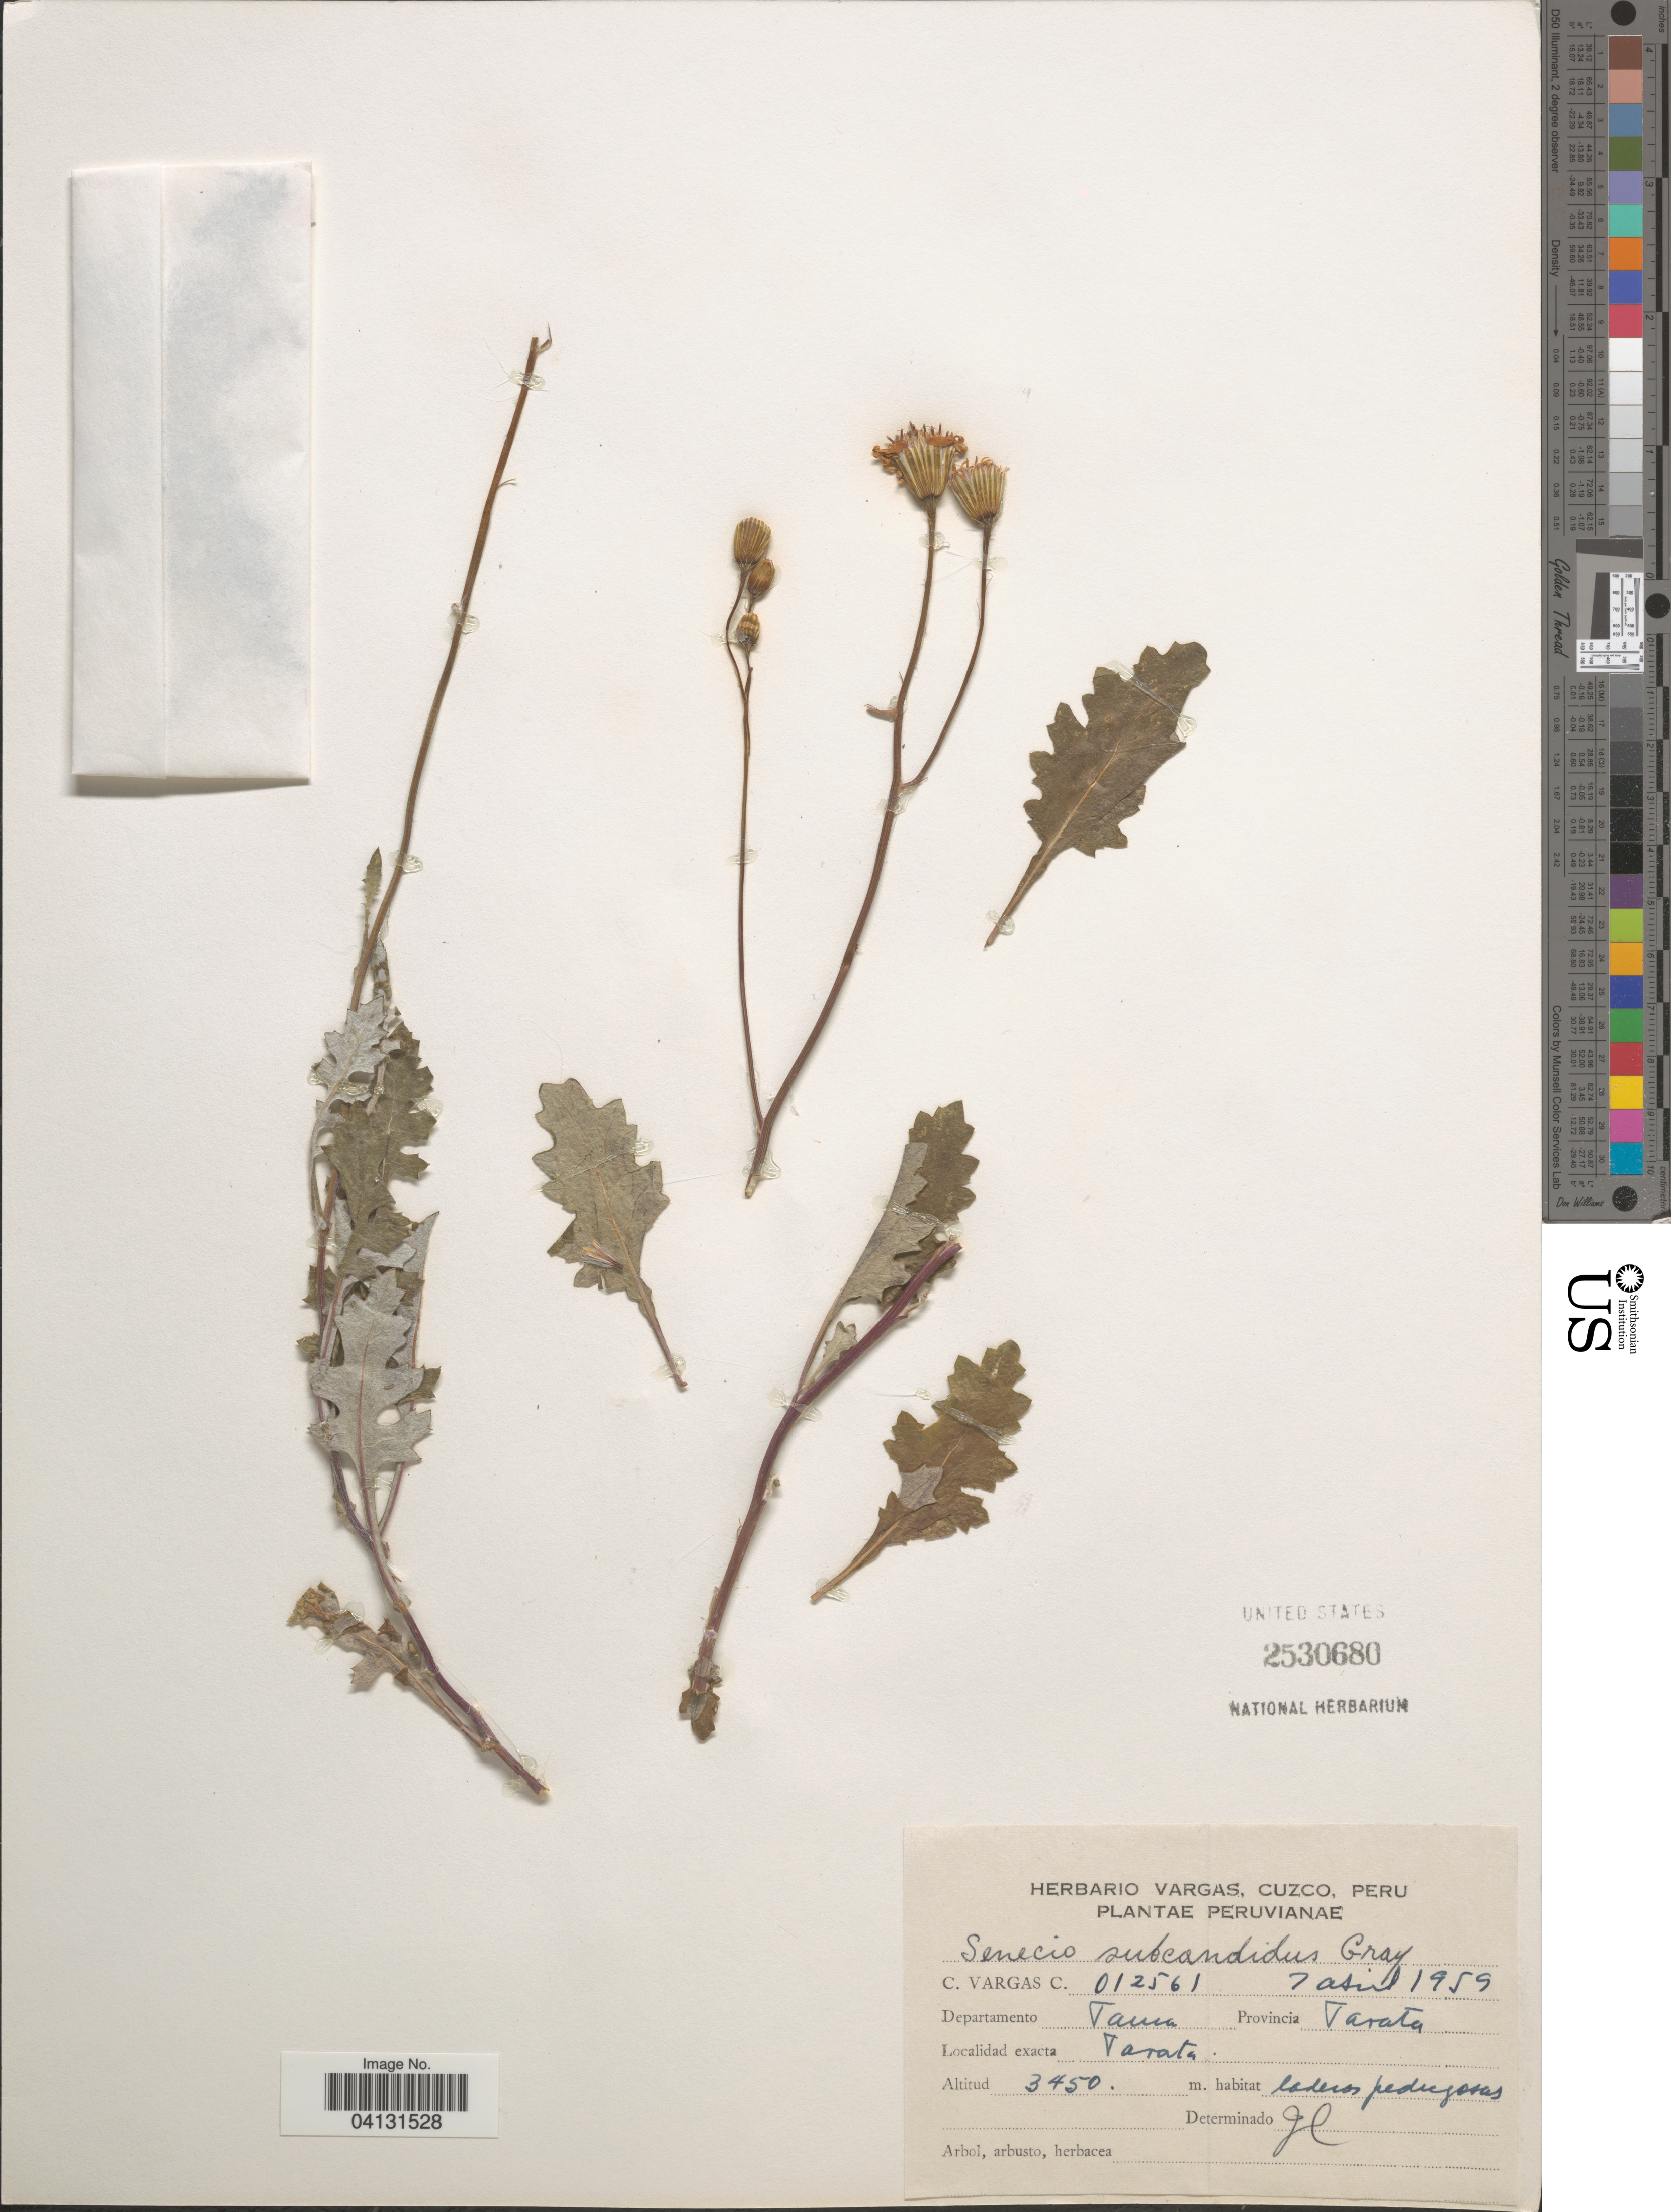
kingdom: Plantae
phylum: Tracheophyta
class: Magnoliopsida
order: Asterales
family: Asteraceae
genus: Senecio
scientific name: Senecio subcandidus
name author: A. Gray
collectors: C. Vargas Calderón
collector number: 012561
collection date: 1959-04-07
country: Peru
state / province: Tacna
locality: Departamento Tacna. Province Tarata. Tarata.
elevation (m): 3450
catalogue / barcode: US 2530680